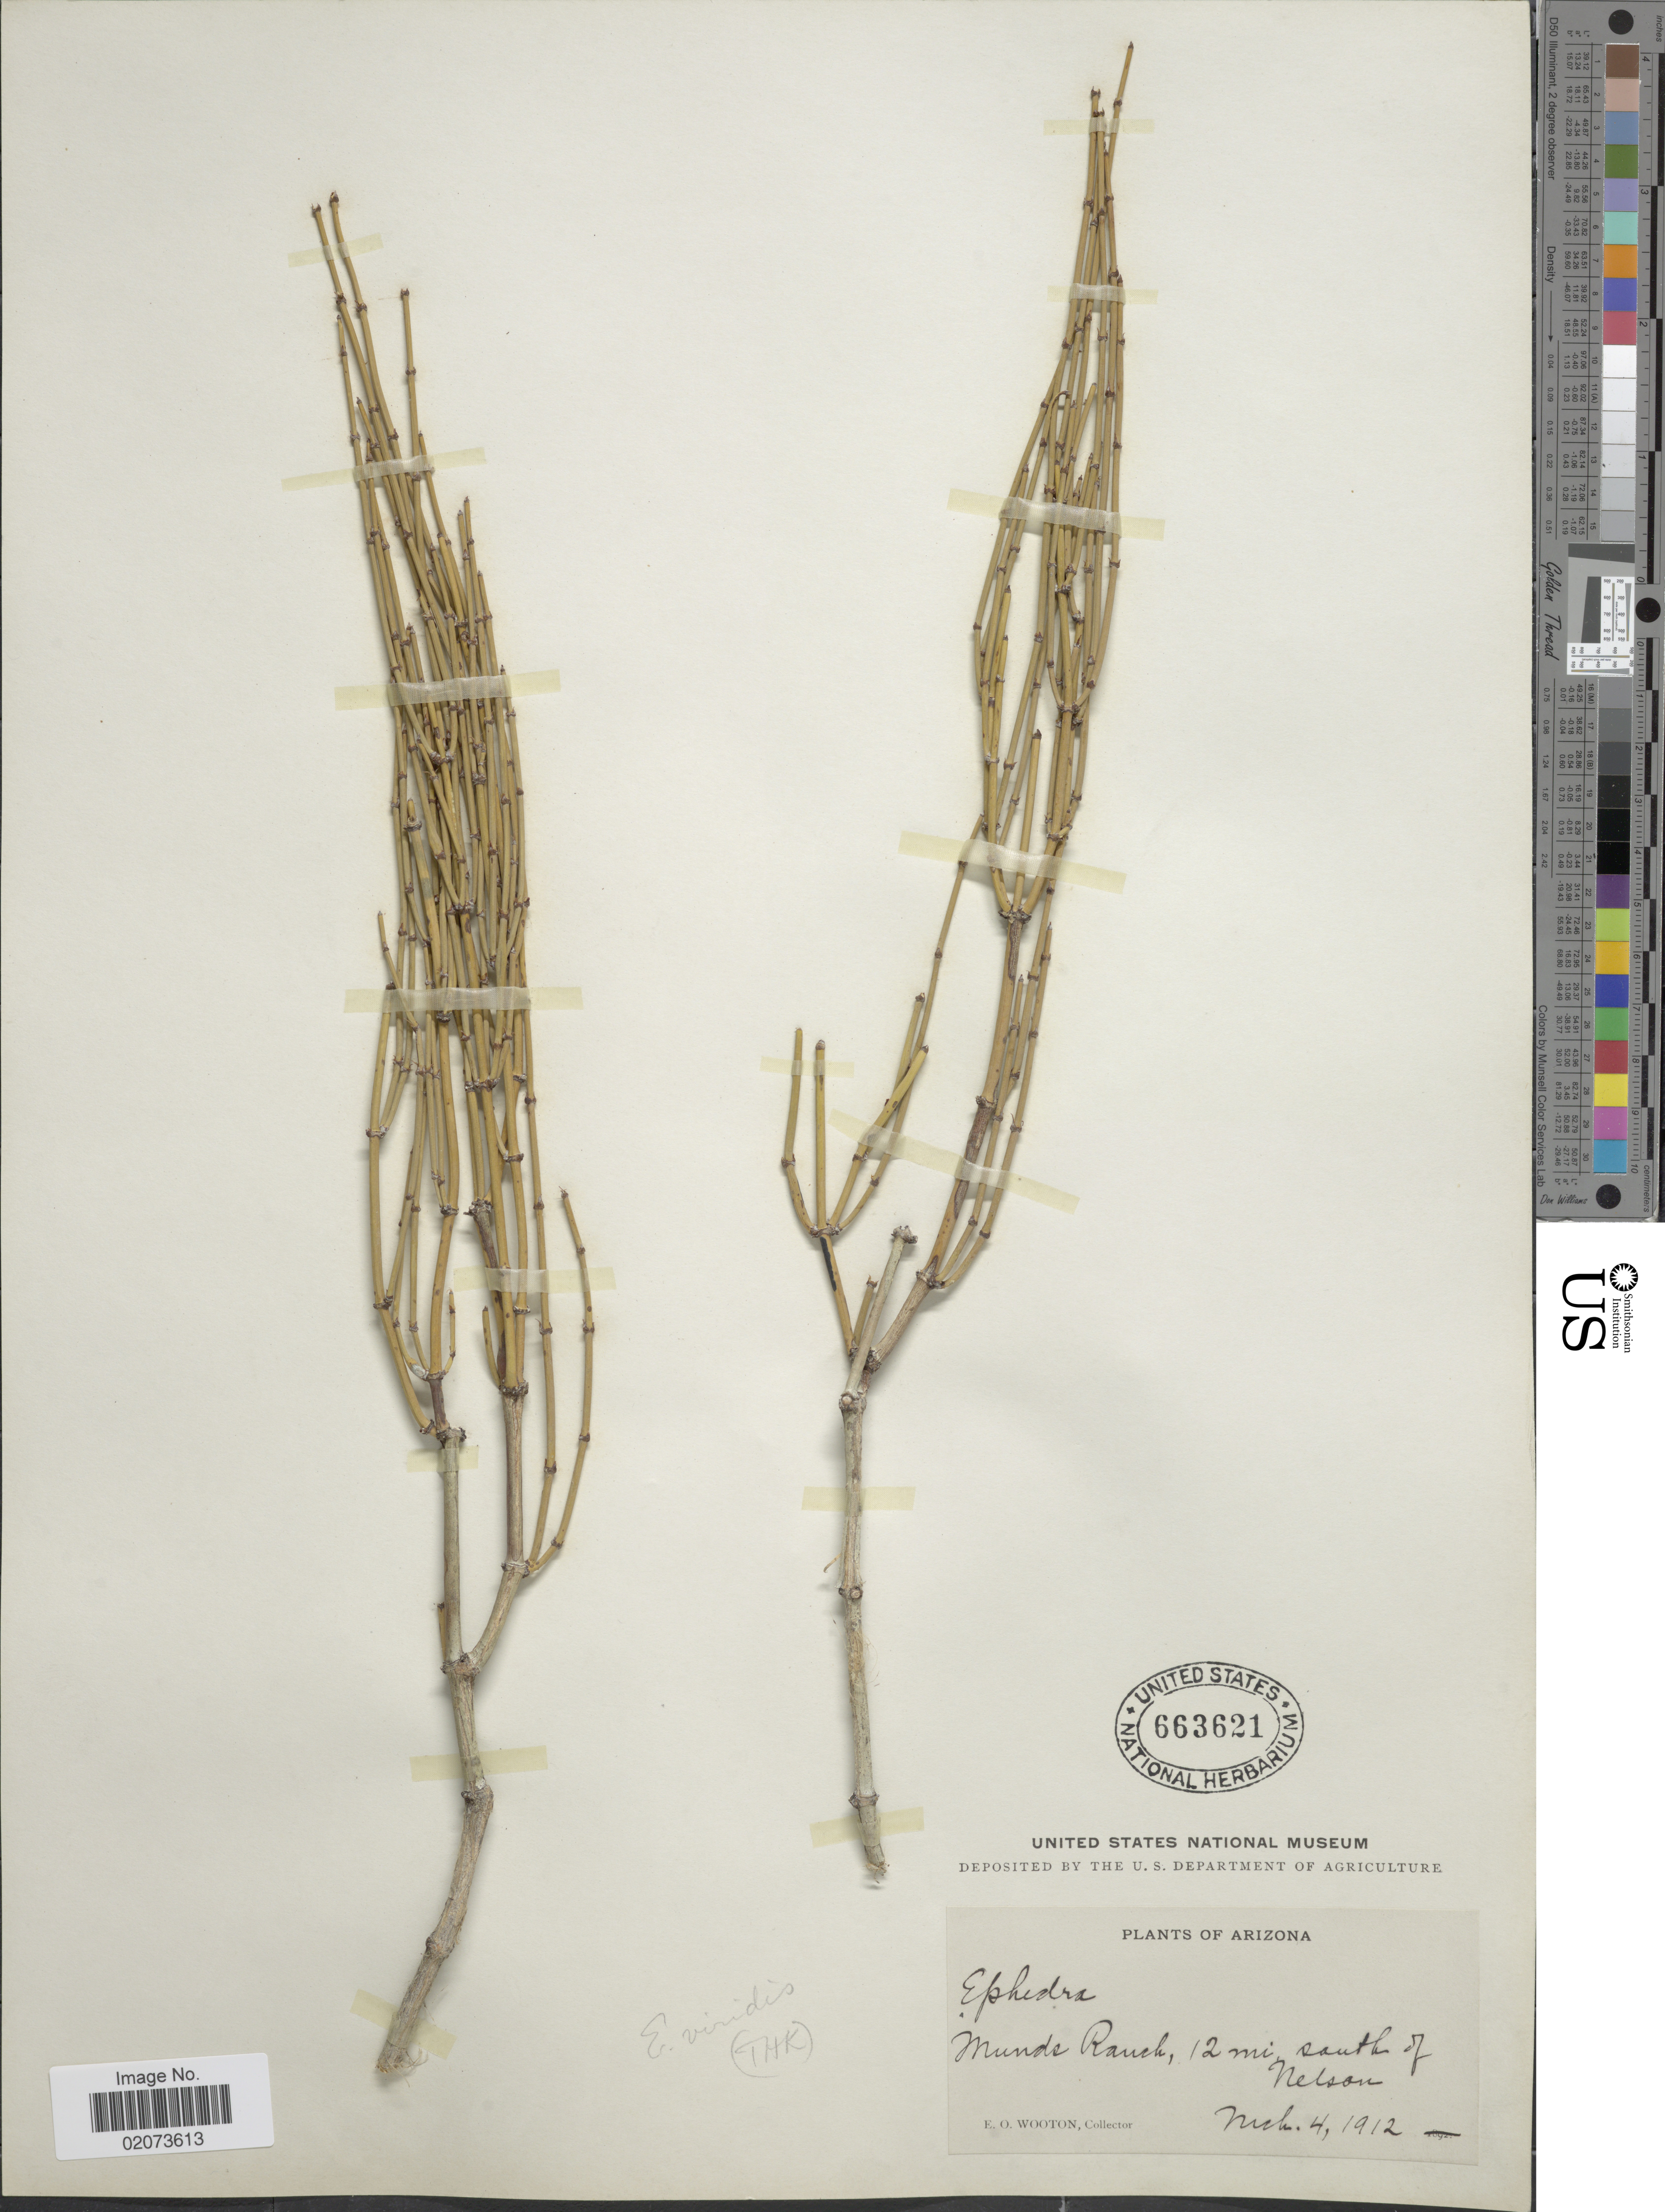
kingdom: Plantae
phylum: Tracheophyta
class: Gnetopsida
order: Ephedrales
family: Ephedraceae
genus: Ephedra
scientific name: Ephedra viridis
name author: Coville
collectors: E. O. Wooton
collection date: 1912-03-04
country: United States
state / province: Arizona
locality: Munds Ranch, 12 mi, south of Nelson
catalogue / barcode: US 663621